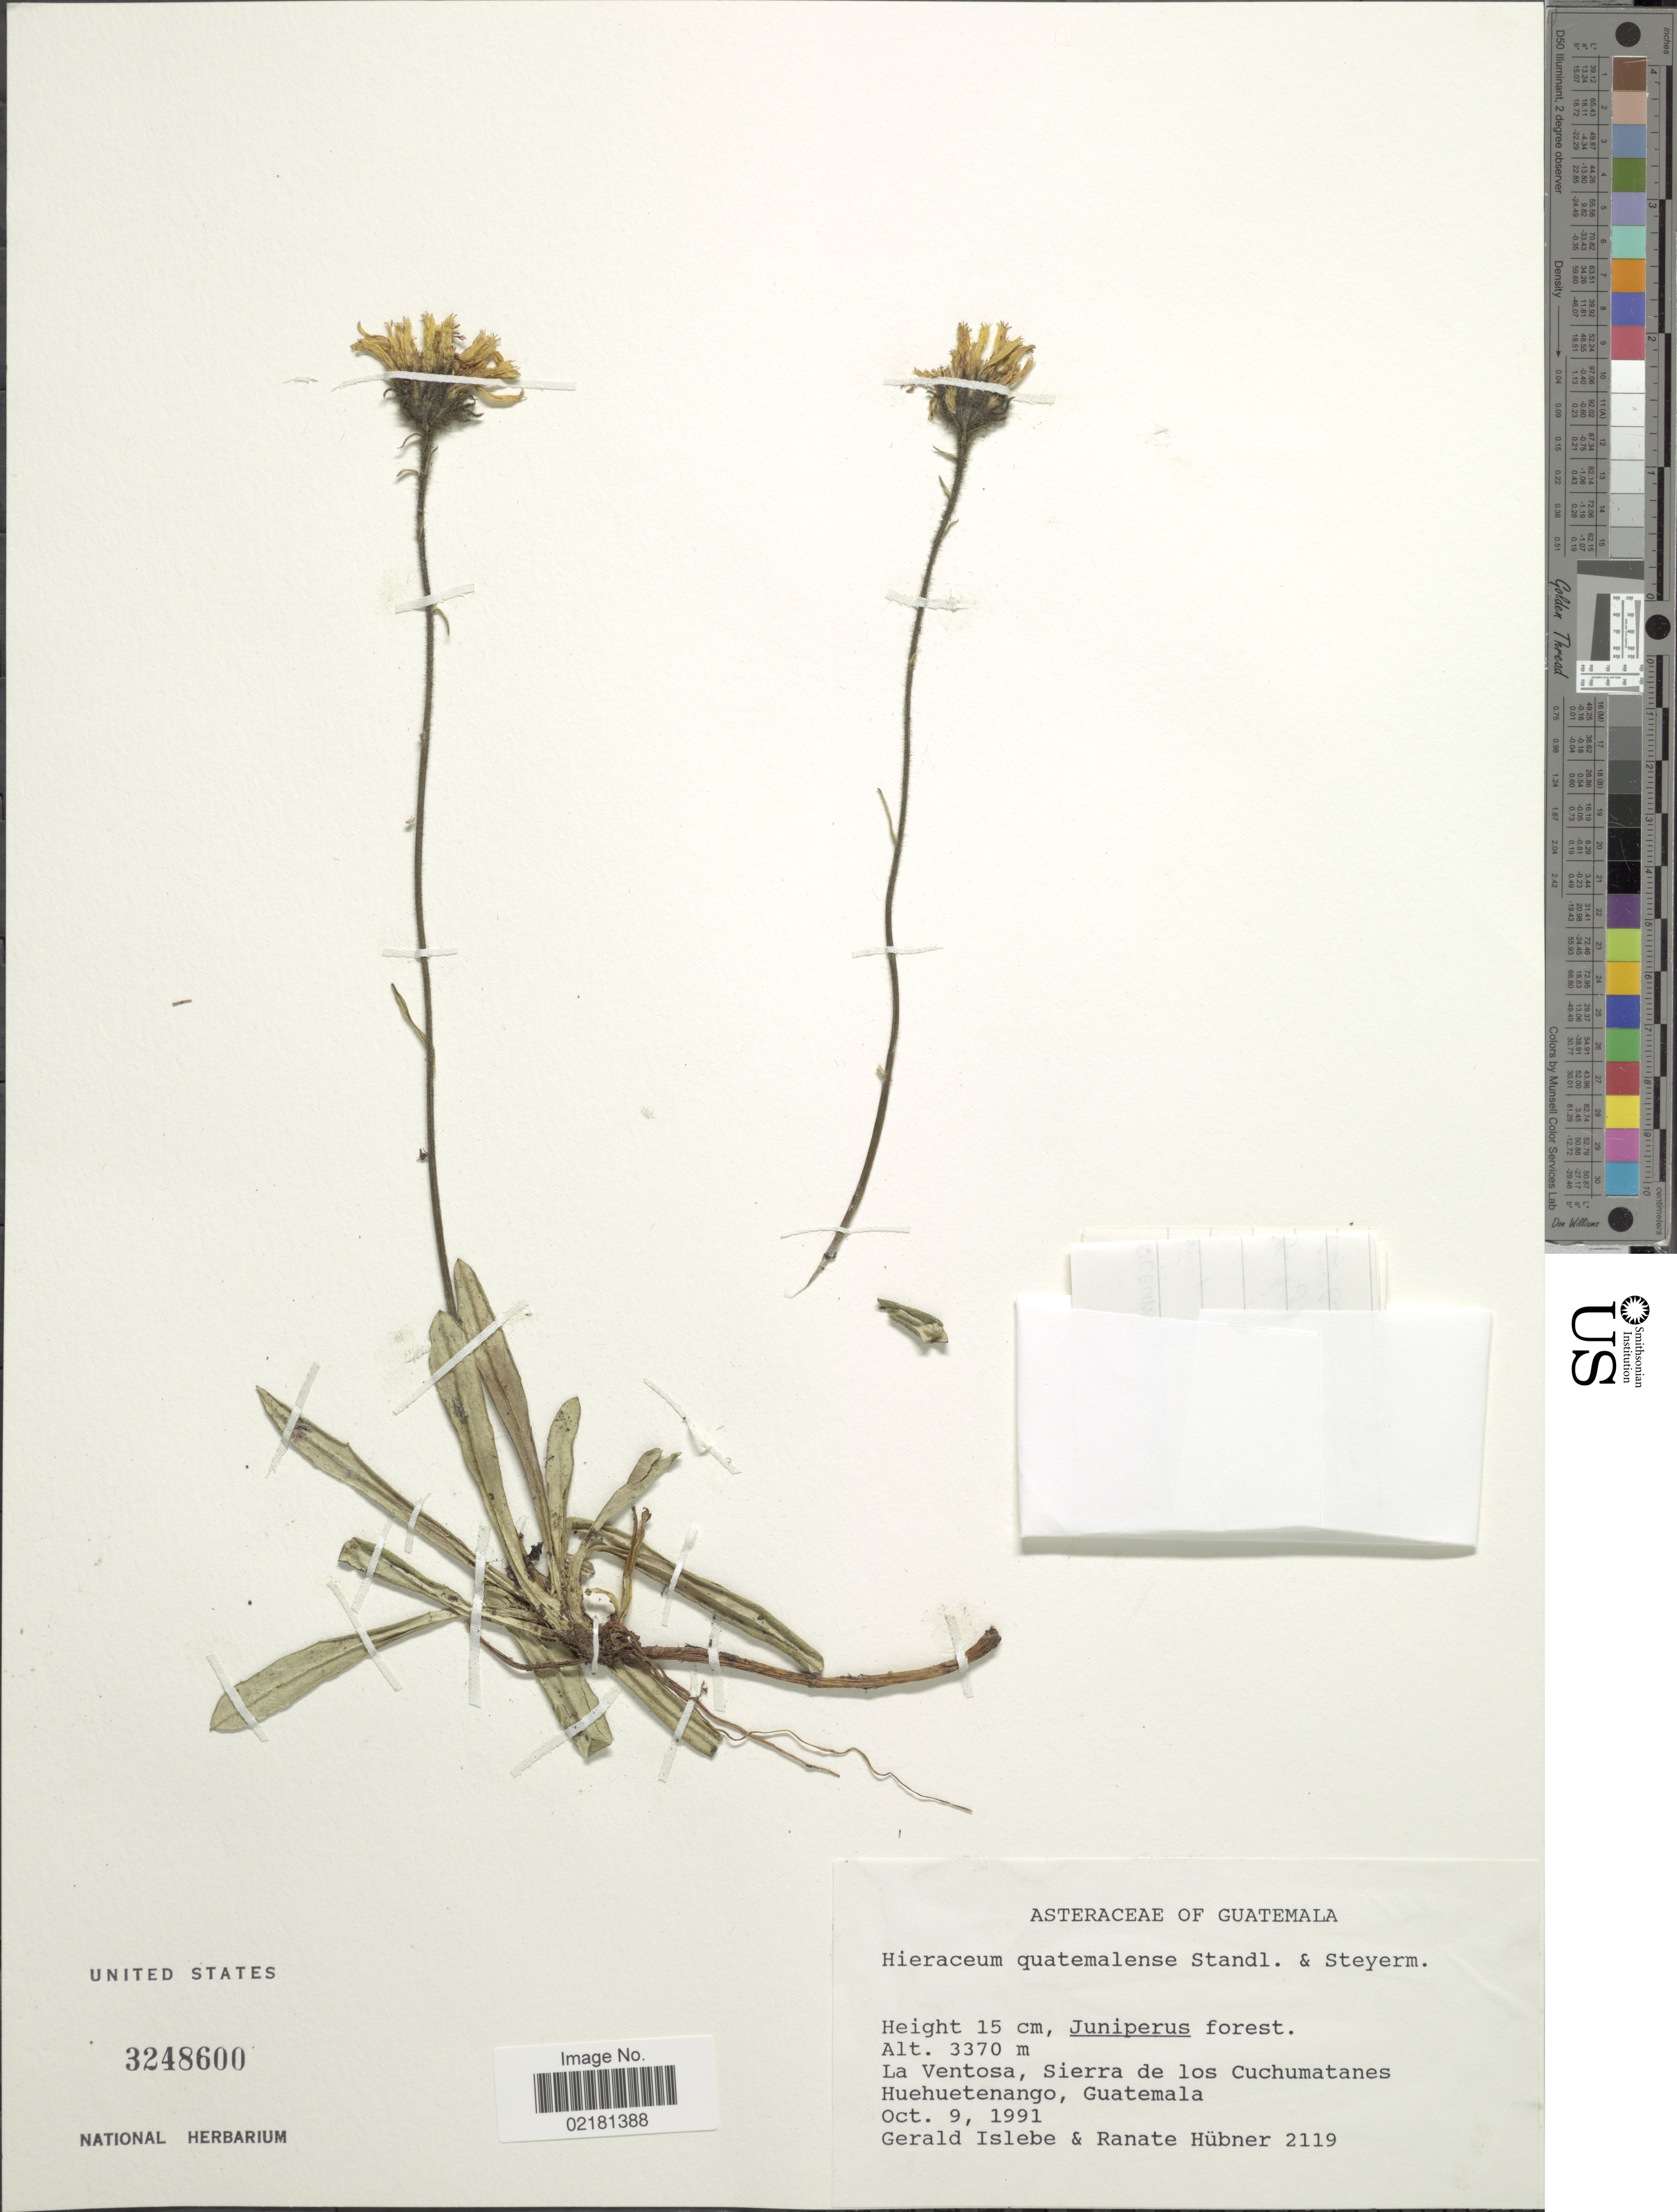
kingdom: Plantae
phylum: Tracheophyta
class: Magnoliopsida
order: Asterales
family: Asteraceae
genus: Hieracium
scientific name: Hieracium guatemalense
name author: Standl. & Steyerm.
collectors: G. Islebe & R. Hubner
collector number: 2119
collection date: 1991-10-09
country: Guatemala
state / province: Huehuetenango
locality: La Ventosa, Sierra de los Cuchumatanes.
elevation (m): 3370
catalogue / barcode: US 3248600